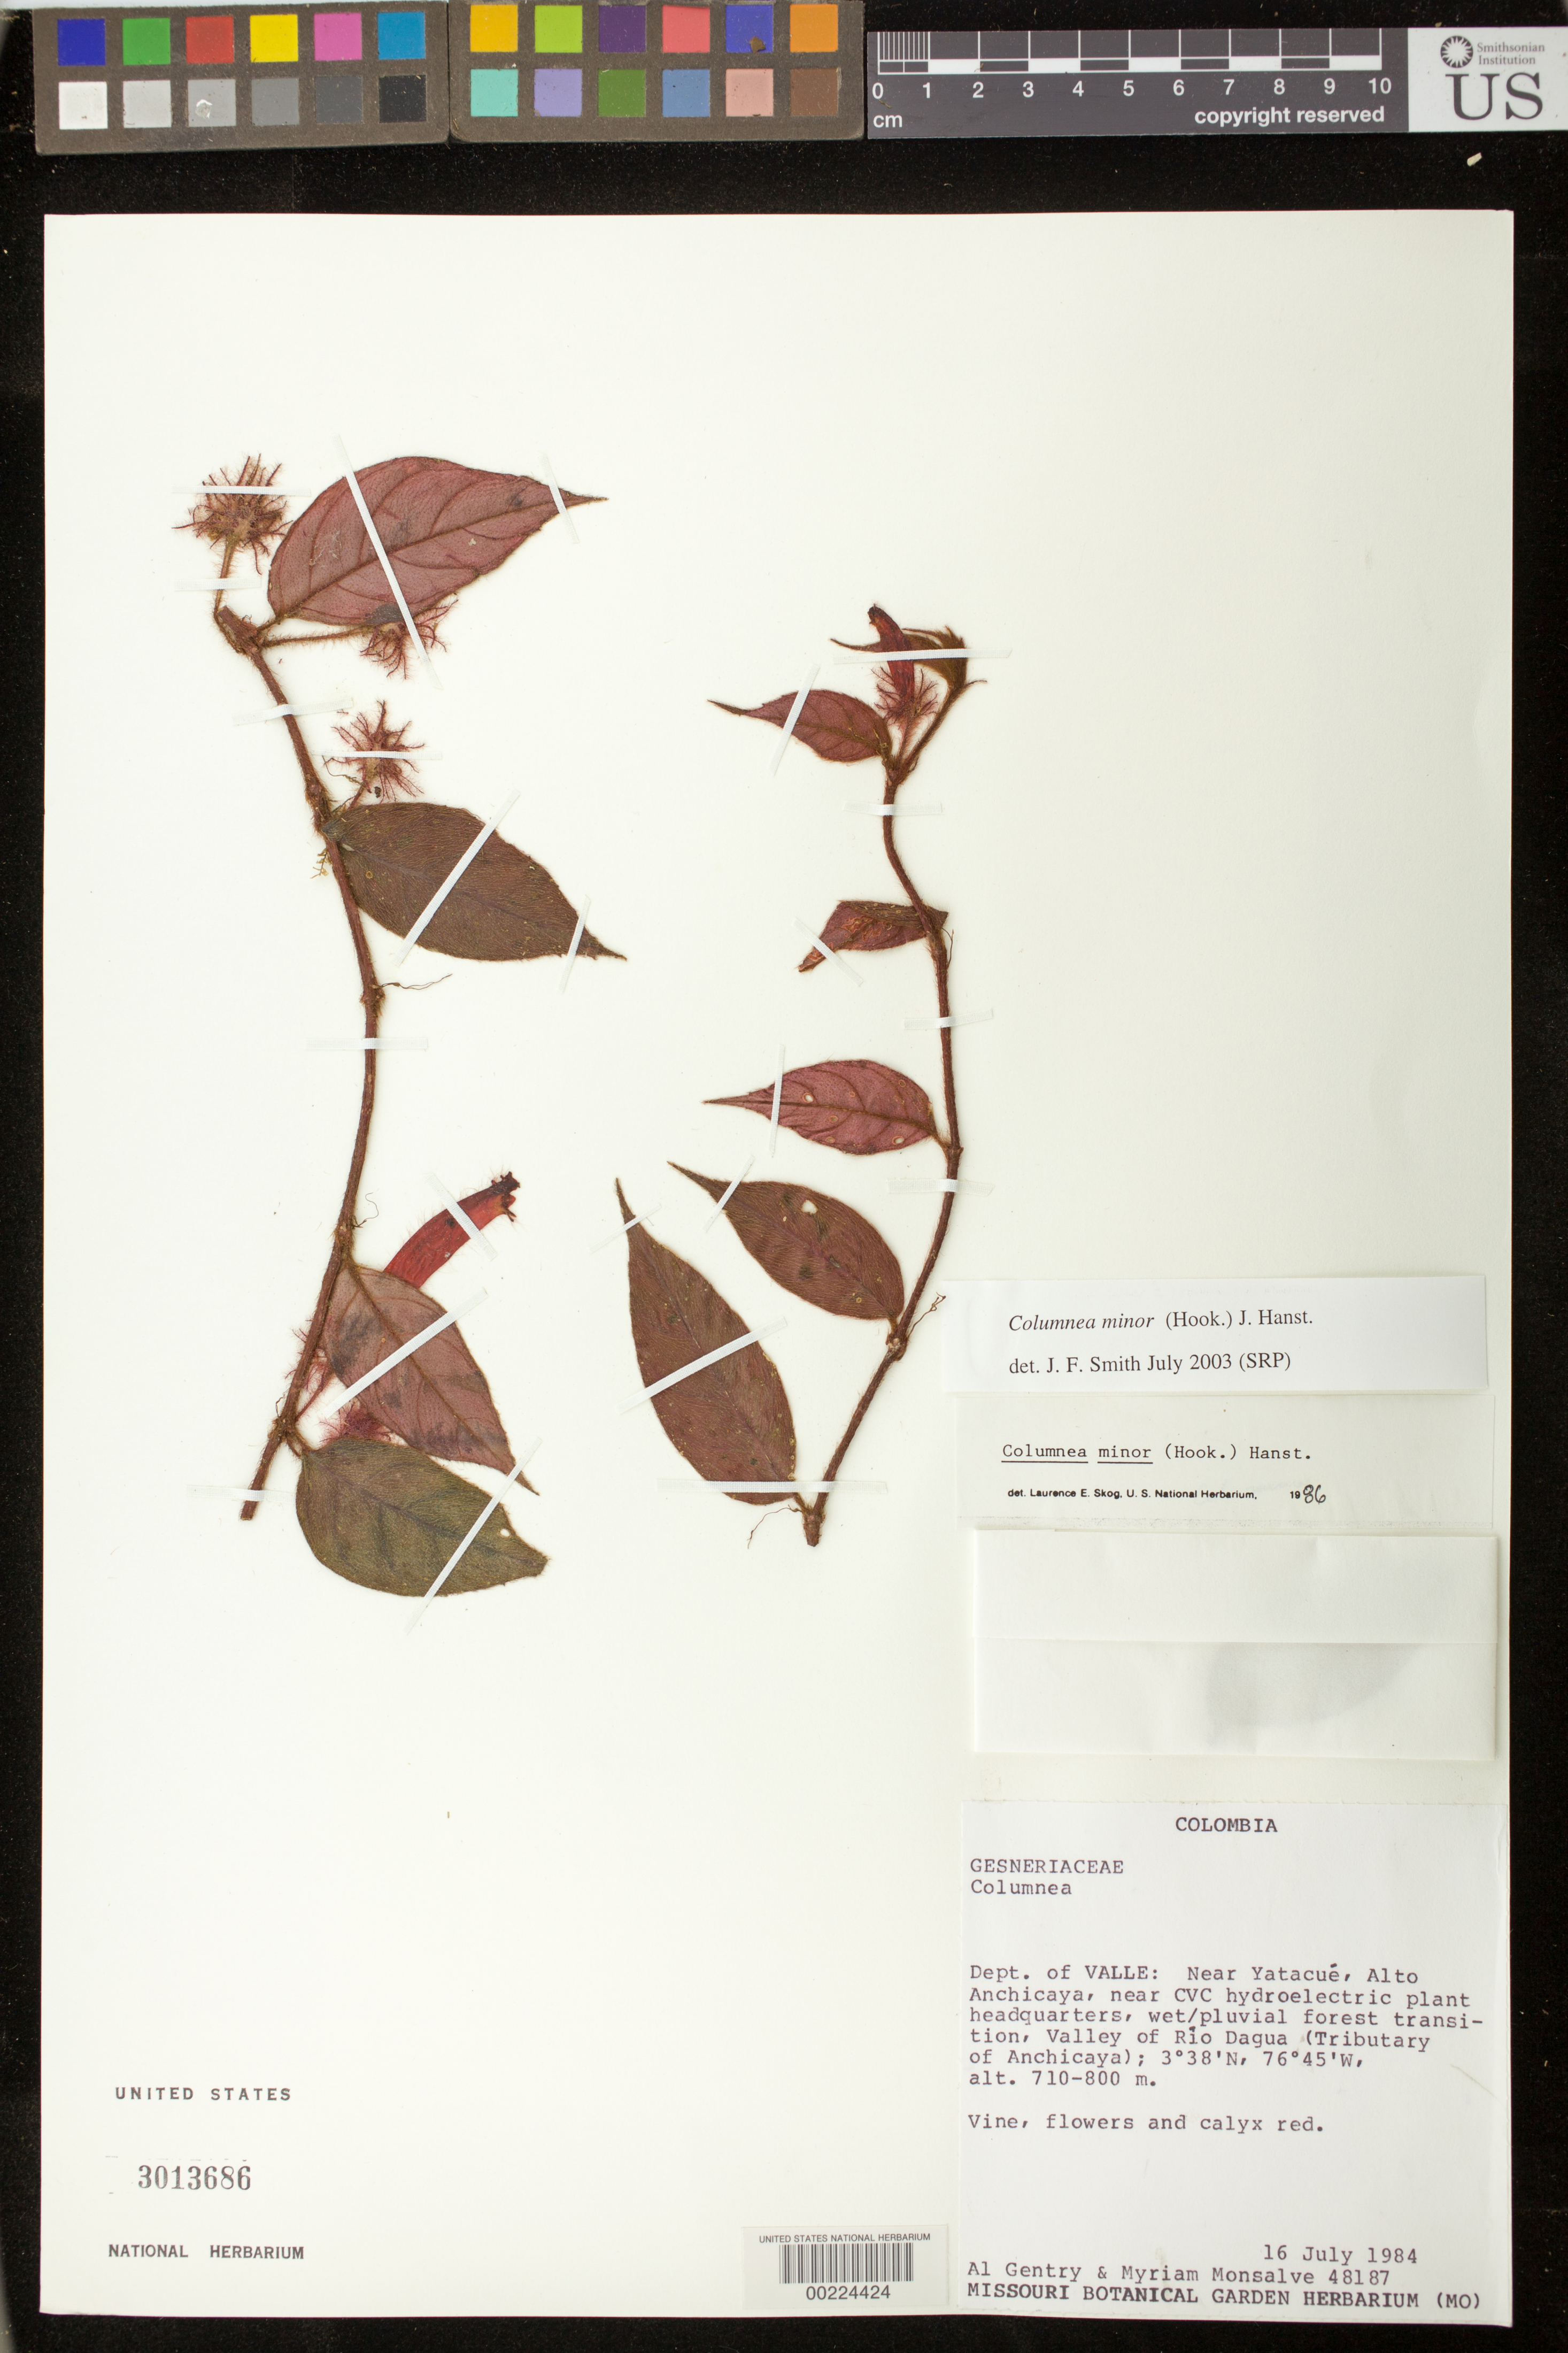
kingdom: Plantae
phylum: Tracheophyta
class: Magnoliopsida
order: Lamiales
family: Gesneriaceae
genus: Columnea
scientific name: Columnea minor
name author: (Hook.) Hanst.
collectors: A. H. Gentry & M. Monsalve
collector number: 48187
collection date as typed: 16 Jul 1984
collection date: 1984-07-16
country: Colombia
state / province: Valle del Cauca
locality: Near Yatacue, Alto Anchicaya, near CVC hydroelectric plant headquarters, valley of Rio Dagua (tributary of Anchicaya)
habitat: Wet/pluvial forest transition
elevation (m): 710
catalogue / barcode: US 3013686